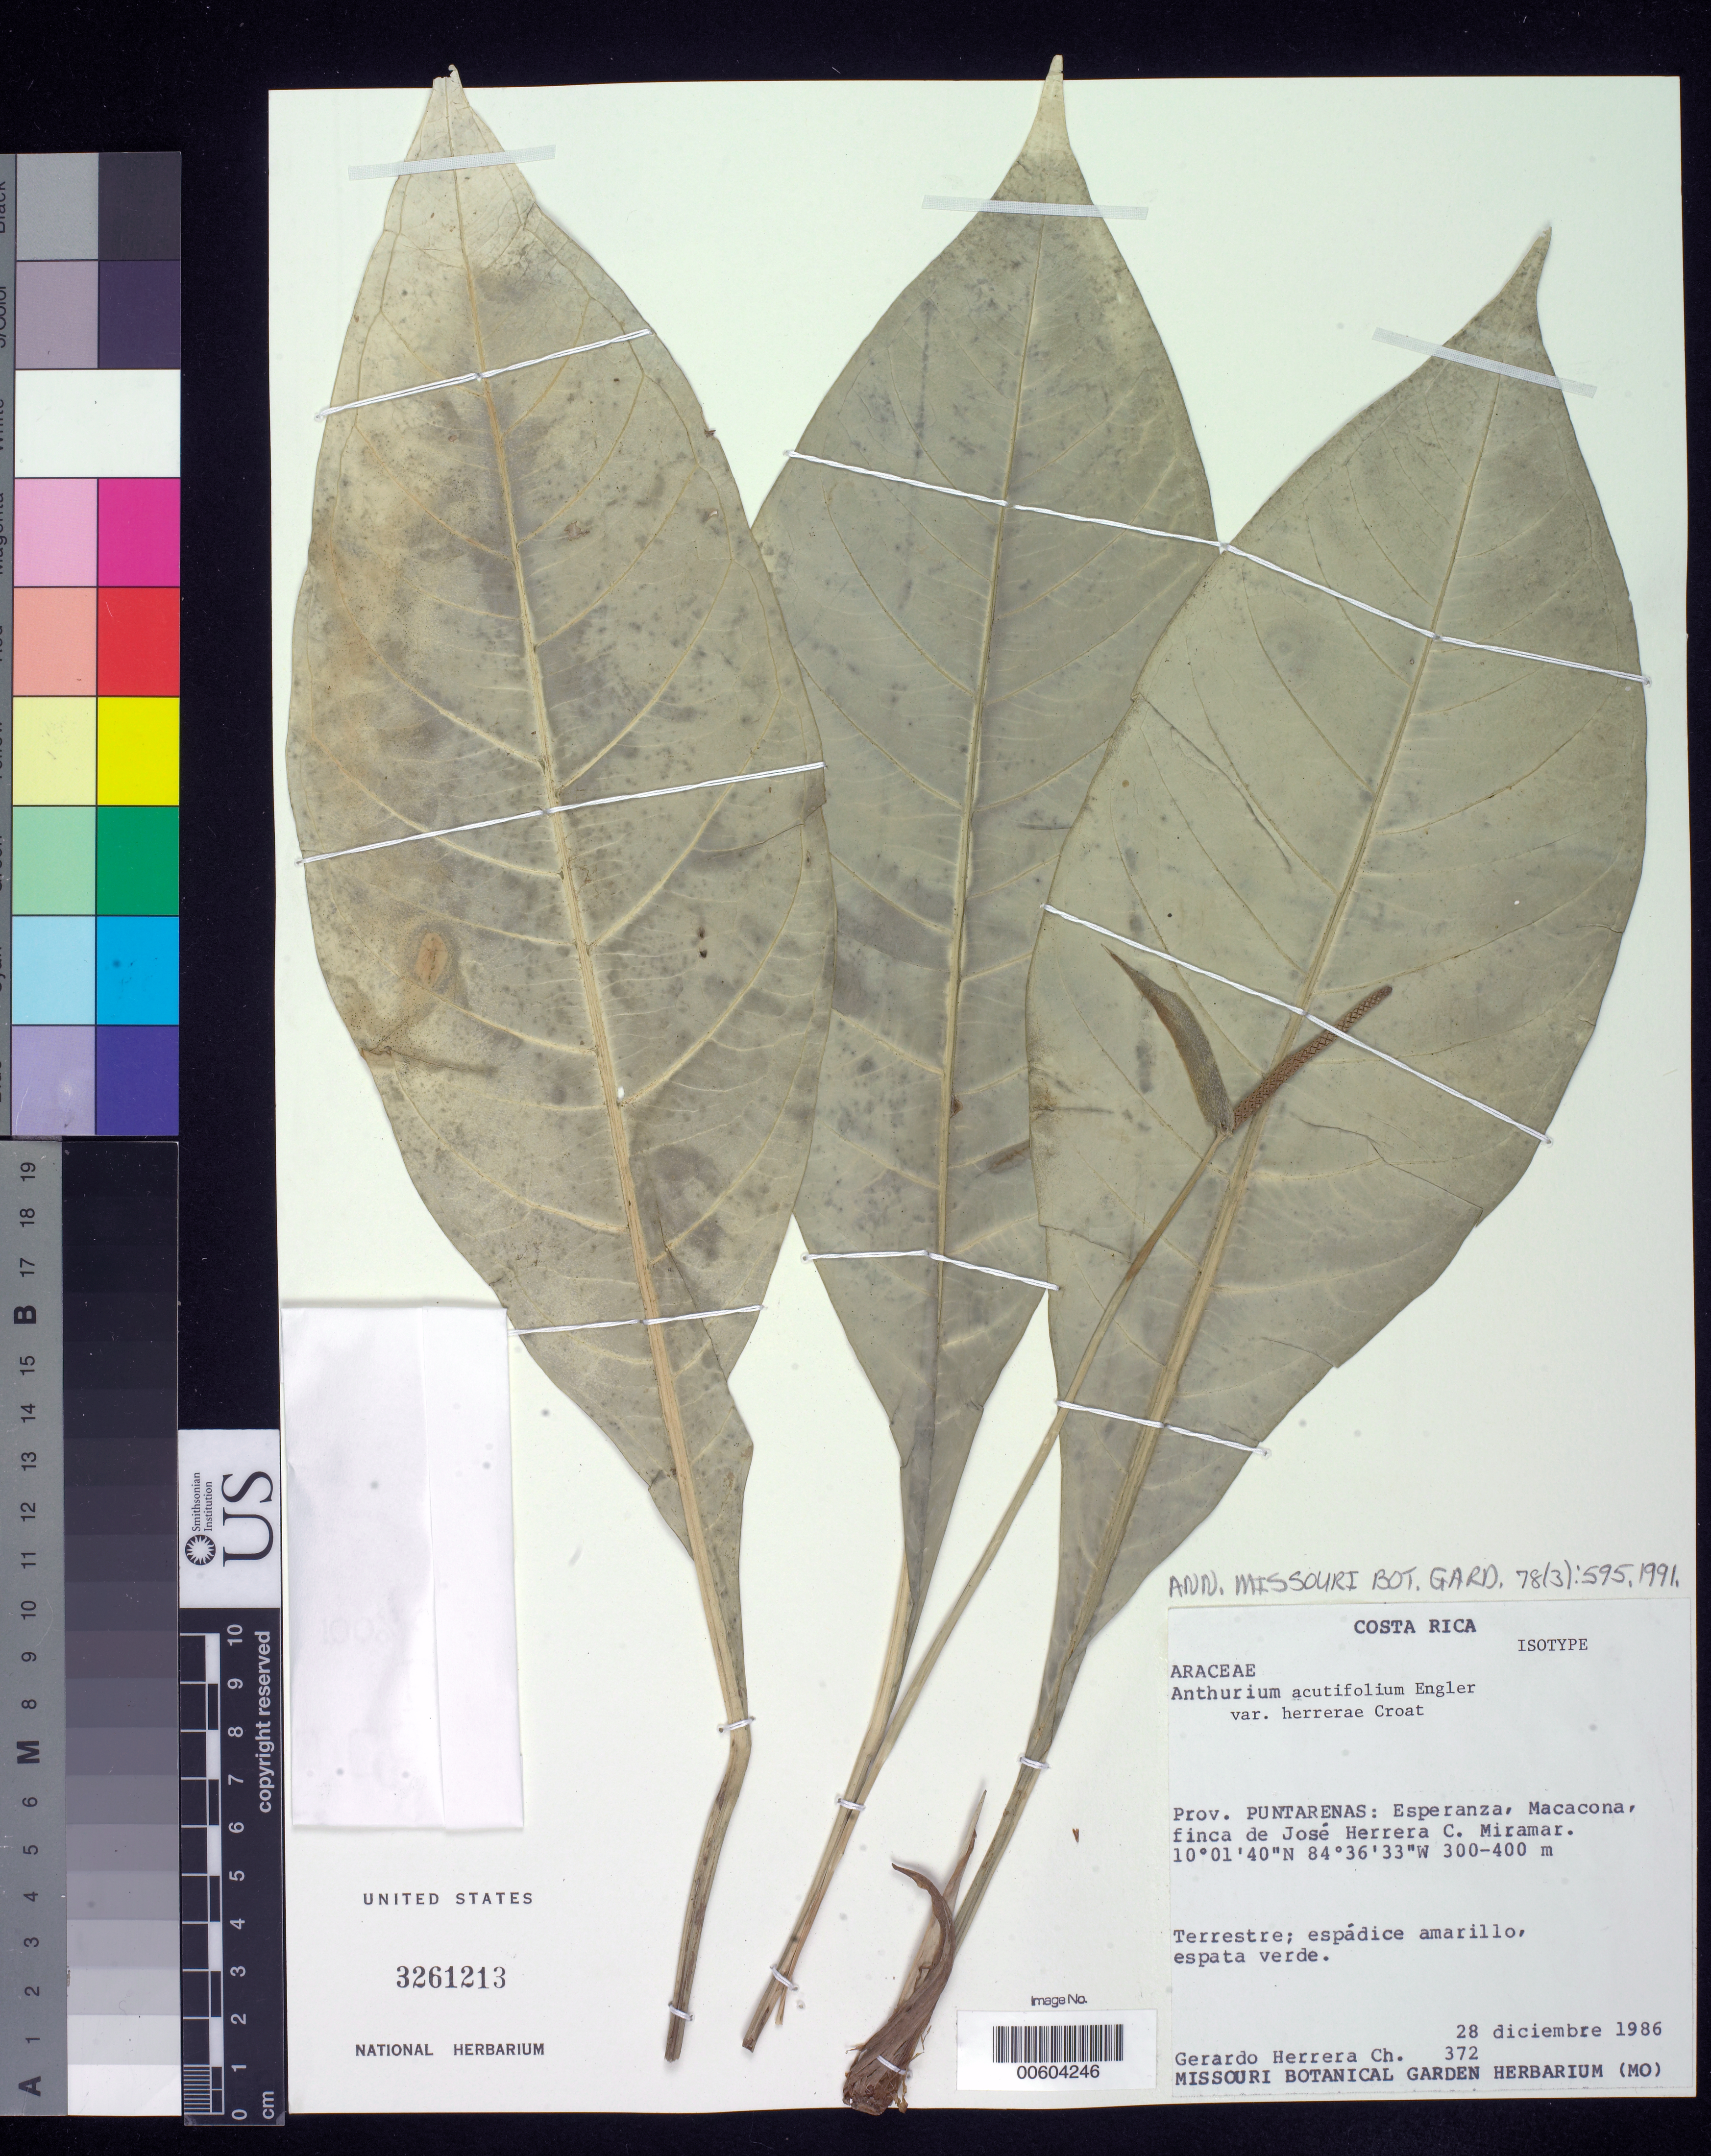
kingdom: Plantae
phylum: Tracheophyta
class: Liliopsida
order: Alismatales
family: Araceae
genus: Anthurium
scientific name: Anthurium acutifolium var. herrerae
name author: Croat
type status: Isotype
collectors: G. Herrera Ch.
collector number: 372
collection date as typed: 28 Dec 1986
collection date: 1986-12-28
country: Costa Rica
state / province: Puntarenas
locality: Esperanza, Macacona, Finca de Jose Herrera C. Miramar.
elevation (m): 300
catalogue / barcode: US 3261213